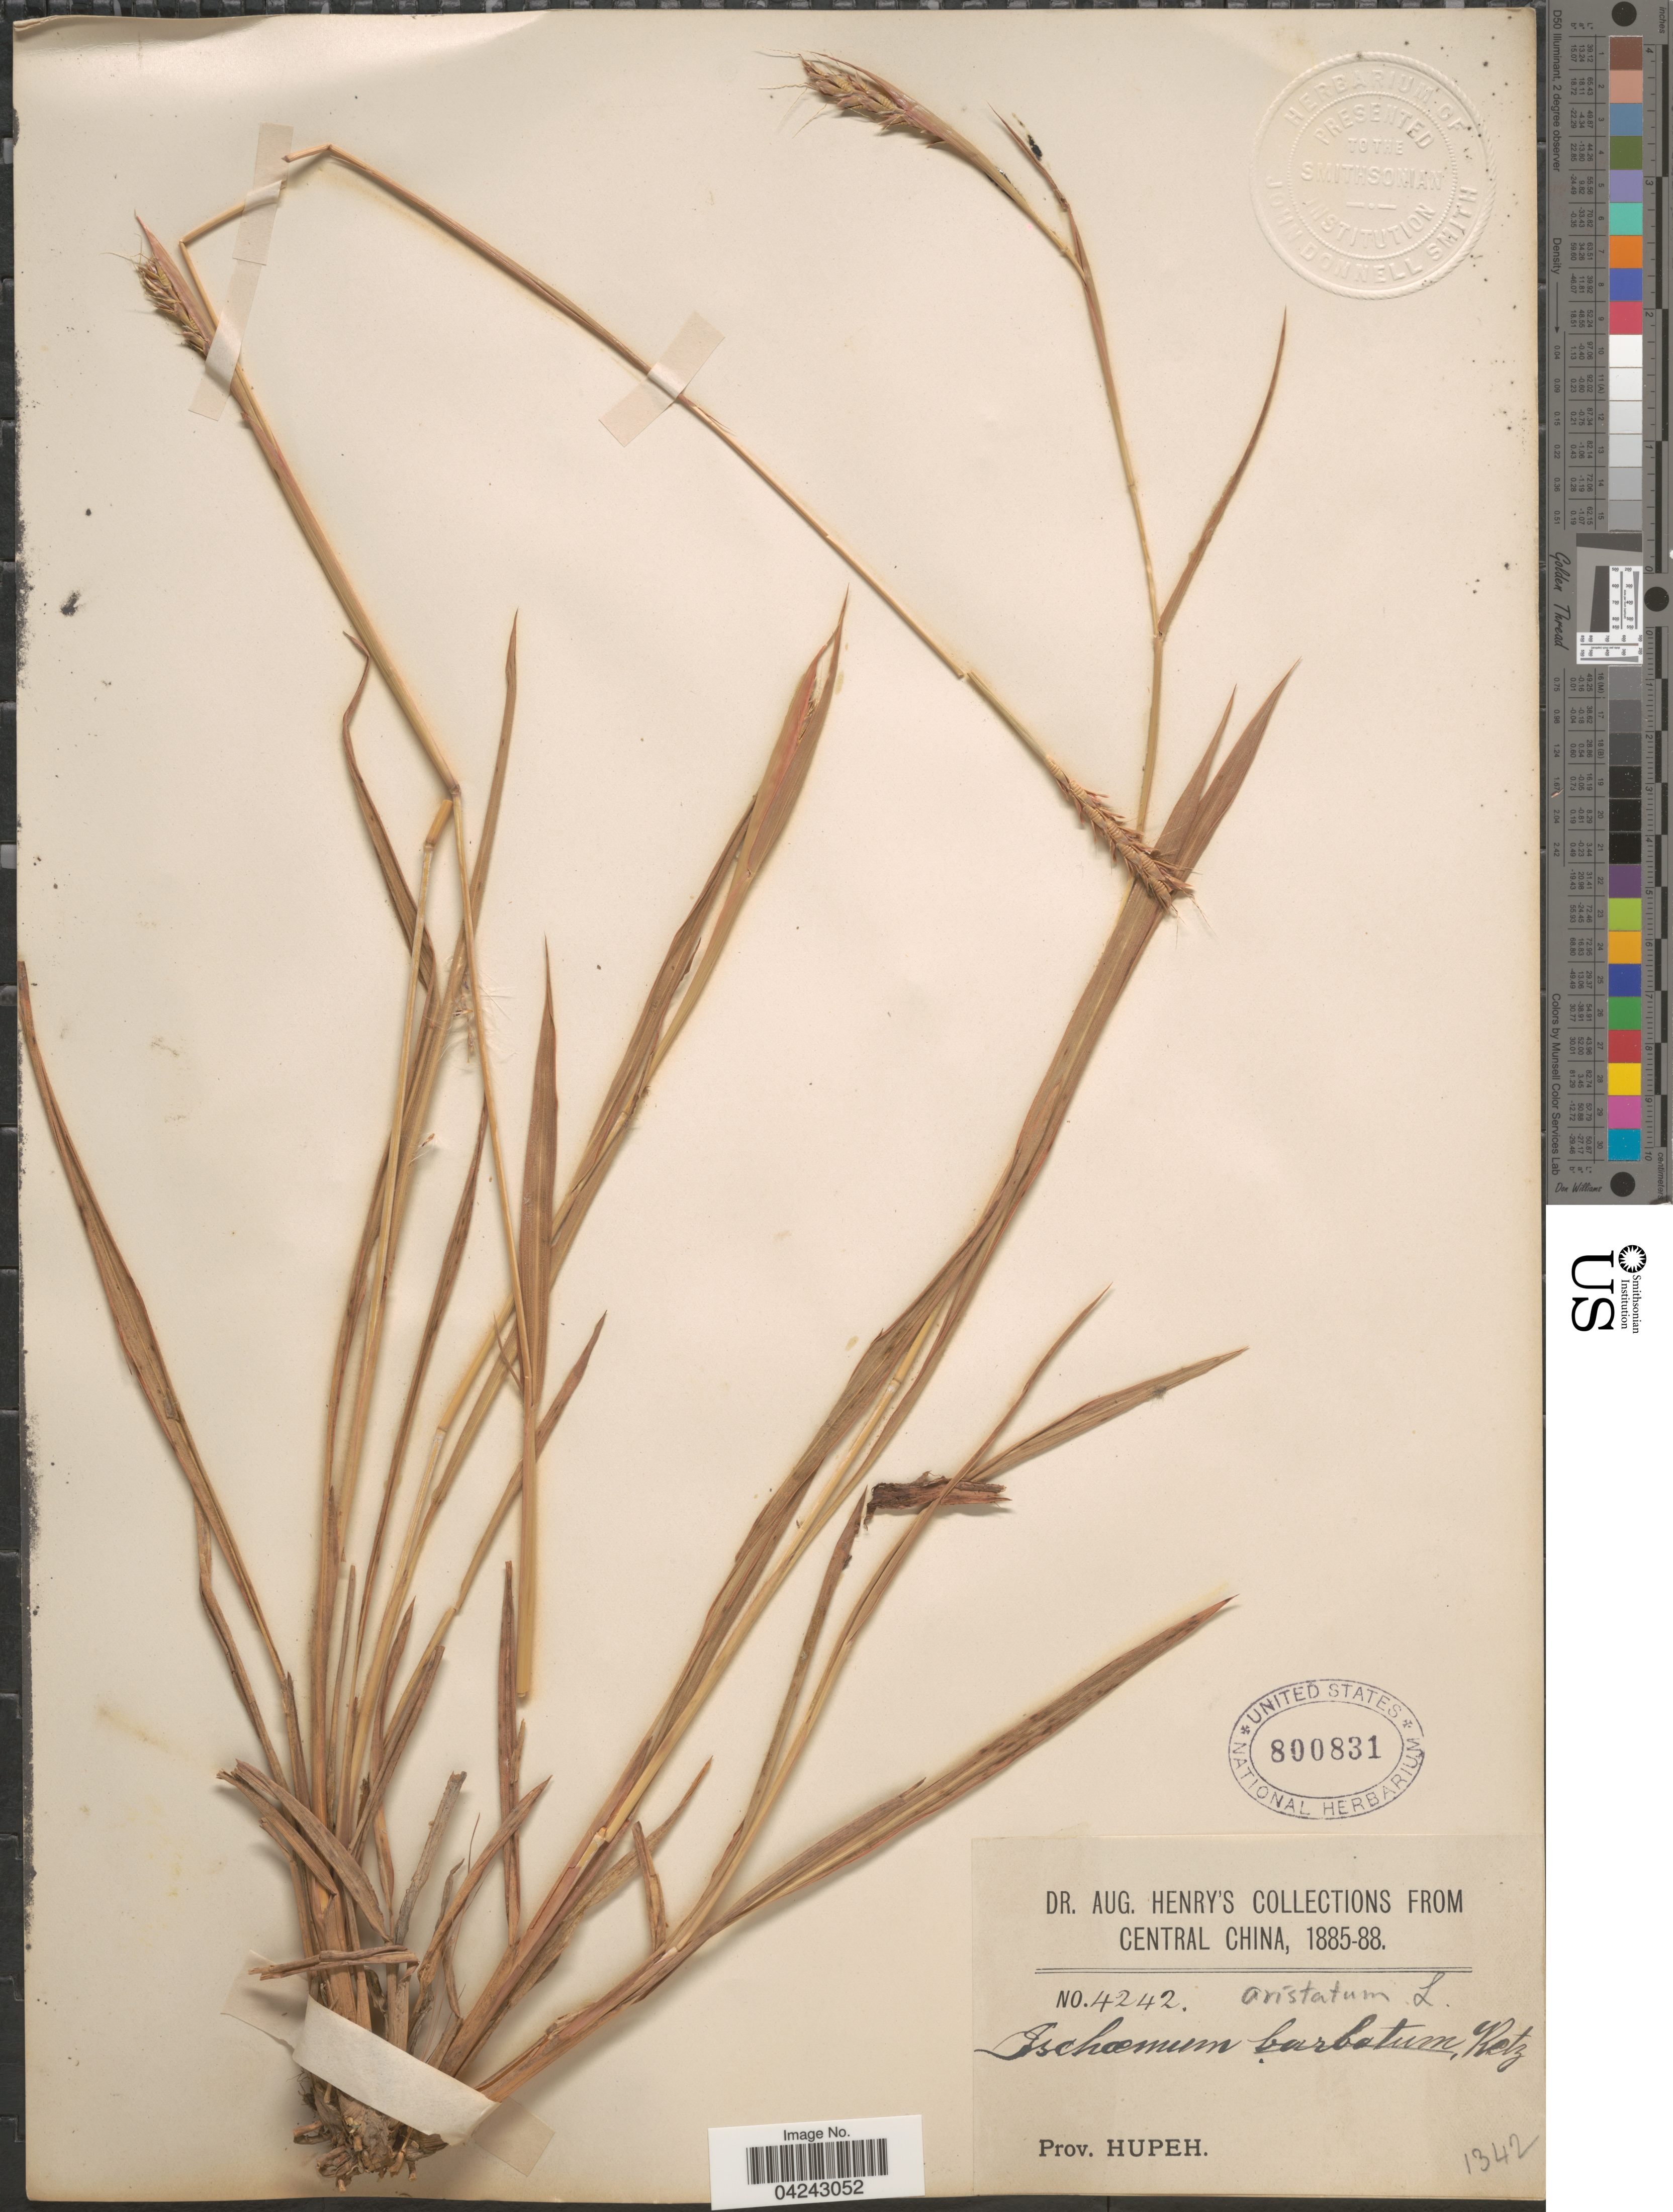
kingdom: Plantae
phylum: Tracheophyta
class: Liliopsida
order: Poales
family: Poaceae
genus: Ischaemum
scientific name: Ischaemum aristatum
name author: L.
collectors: A. Henry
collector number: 4242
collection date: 1885/1888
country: China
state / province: Hubei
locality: Central China. Prov. Hupeh.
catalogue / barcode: US 800831